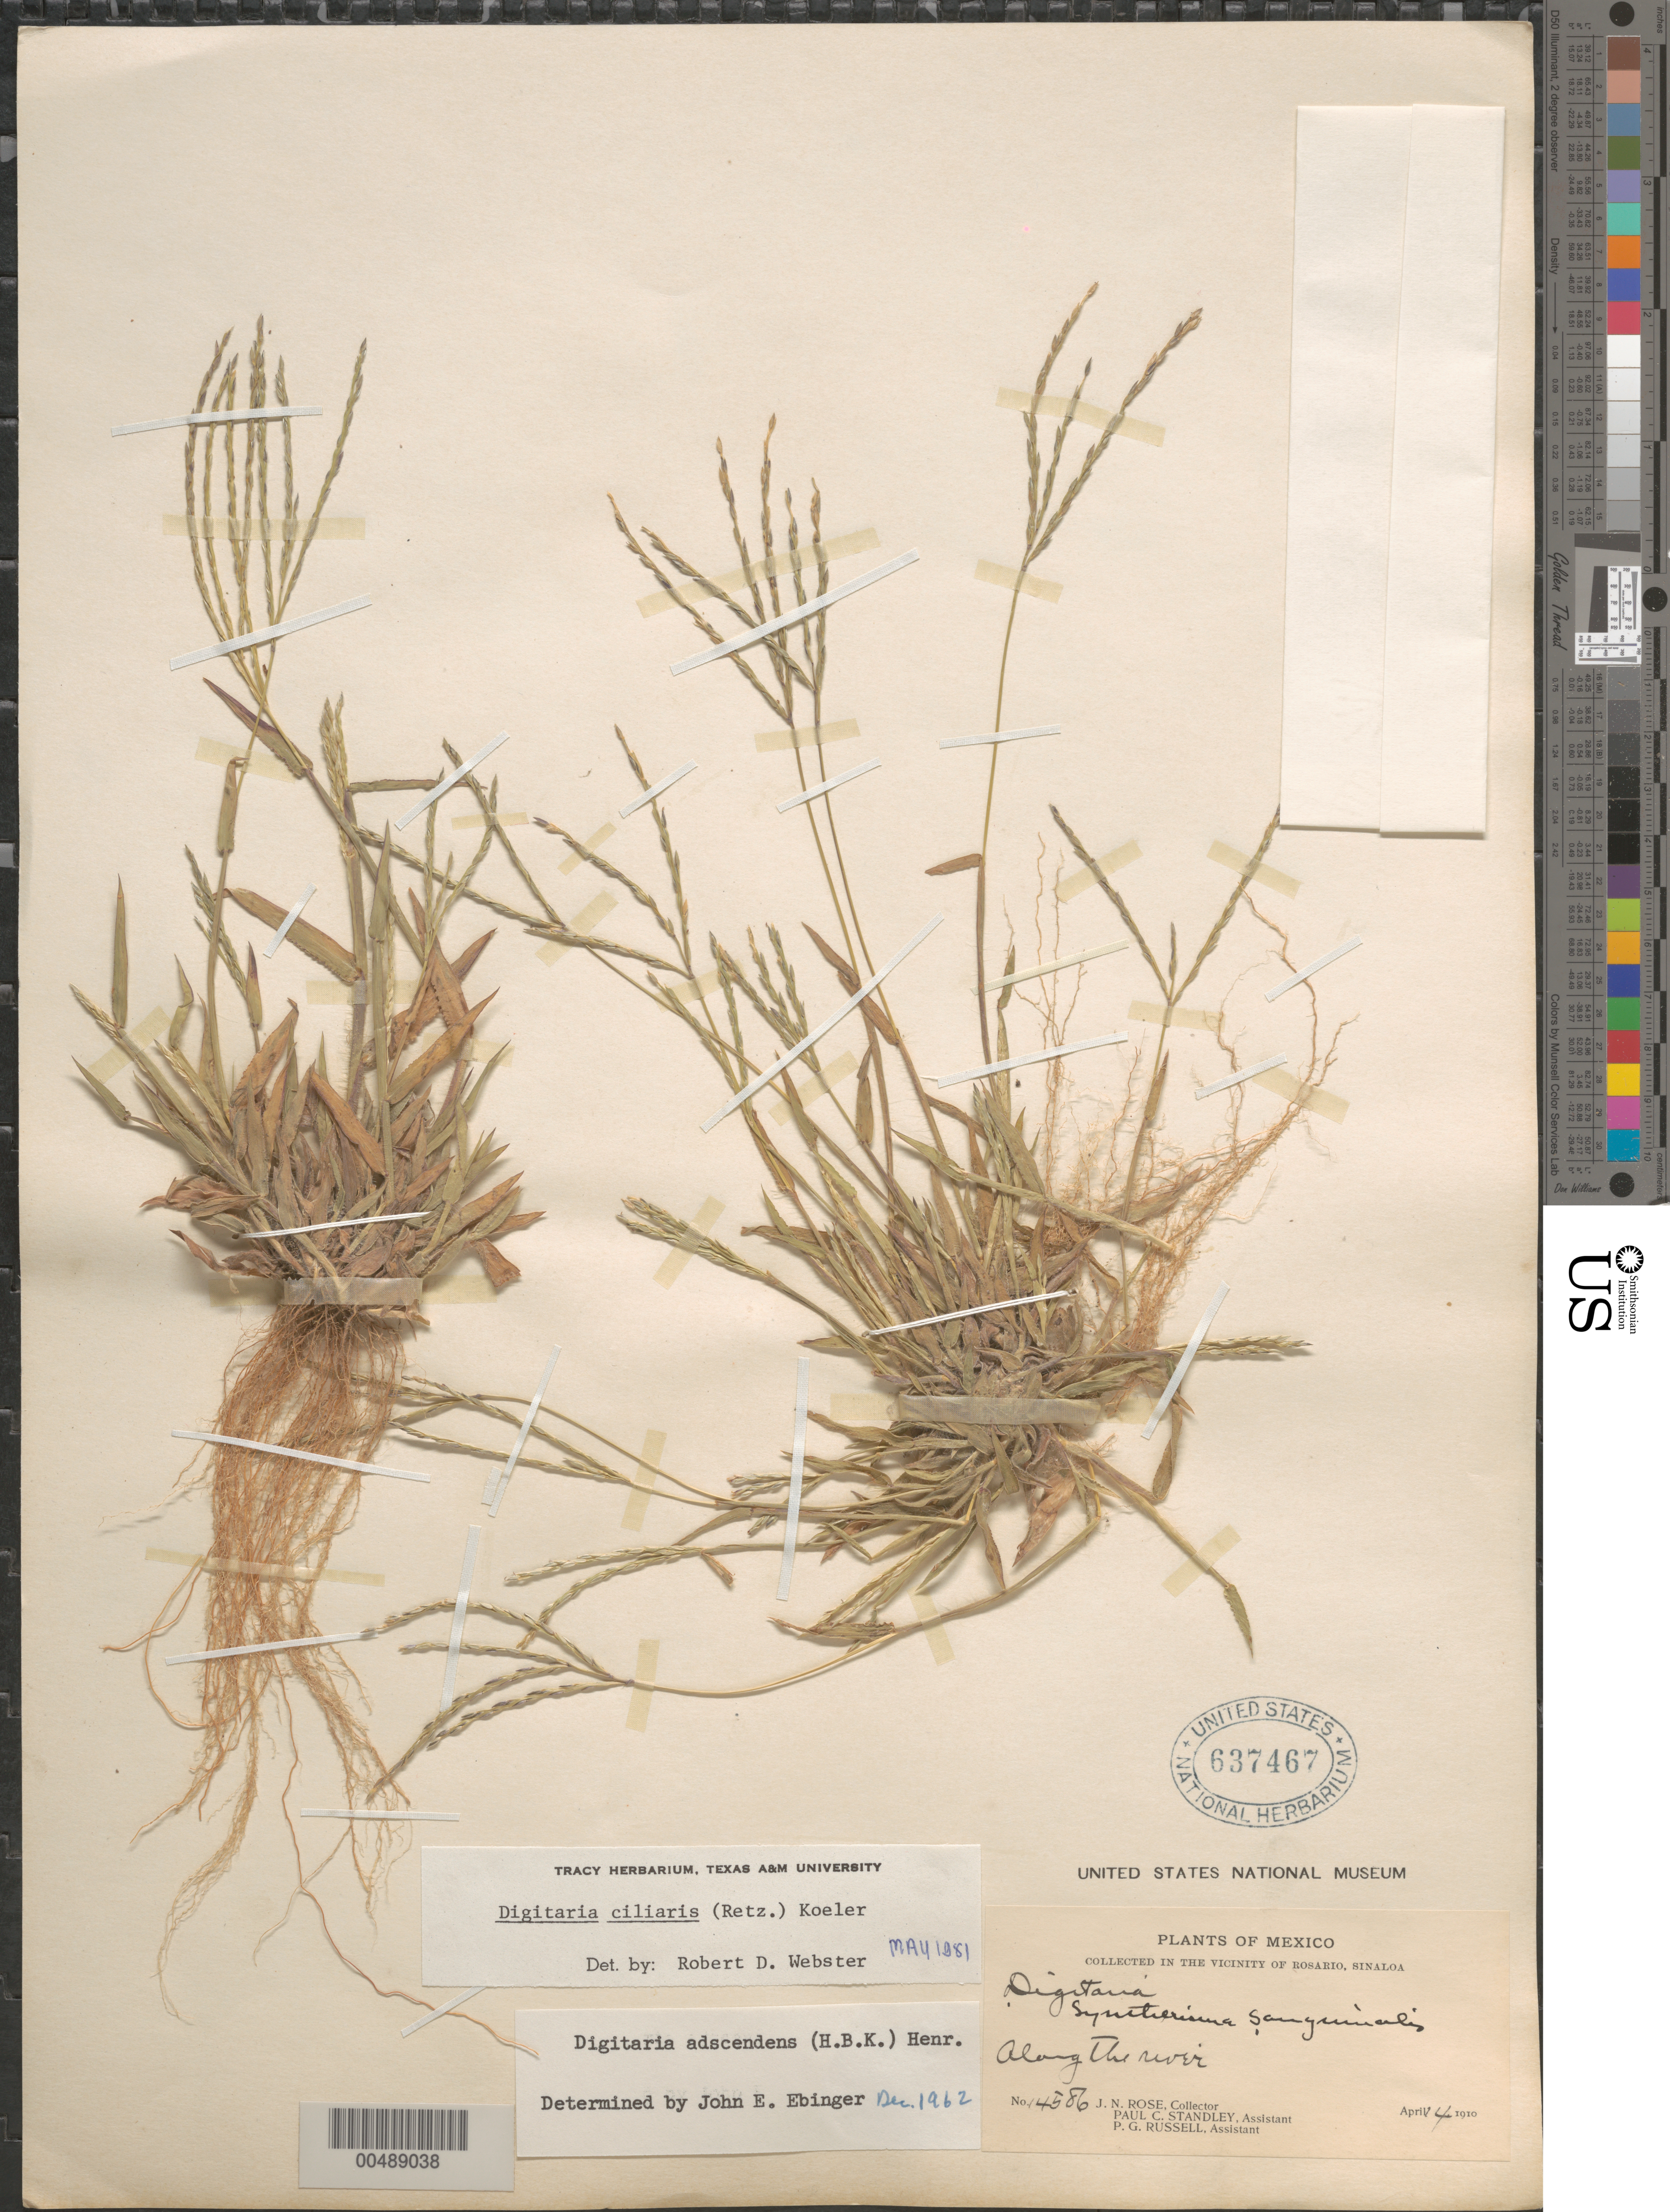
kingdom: Plantae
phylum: Tracheophyta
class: Liliopsida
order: Poales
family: Poaceae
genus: Digitaria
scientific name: Digitaria ciliaris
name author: (Retz.) Koeler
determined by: Webster, Robert D.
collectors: J. N. Rose, P. C. Standley & P. G. Russell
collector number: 14586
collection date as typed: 14 Apr 1910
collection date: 1910-04-14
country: Mexico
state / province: Sinaloa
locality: Vicinity of Rosario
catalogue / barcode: US 637467